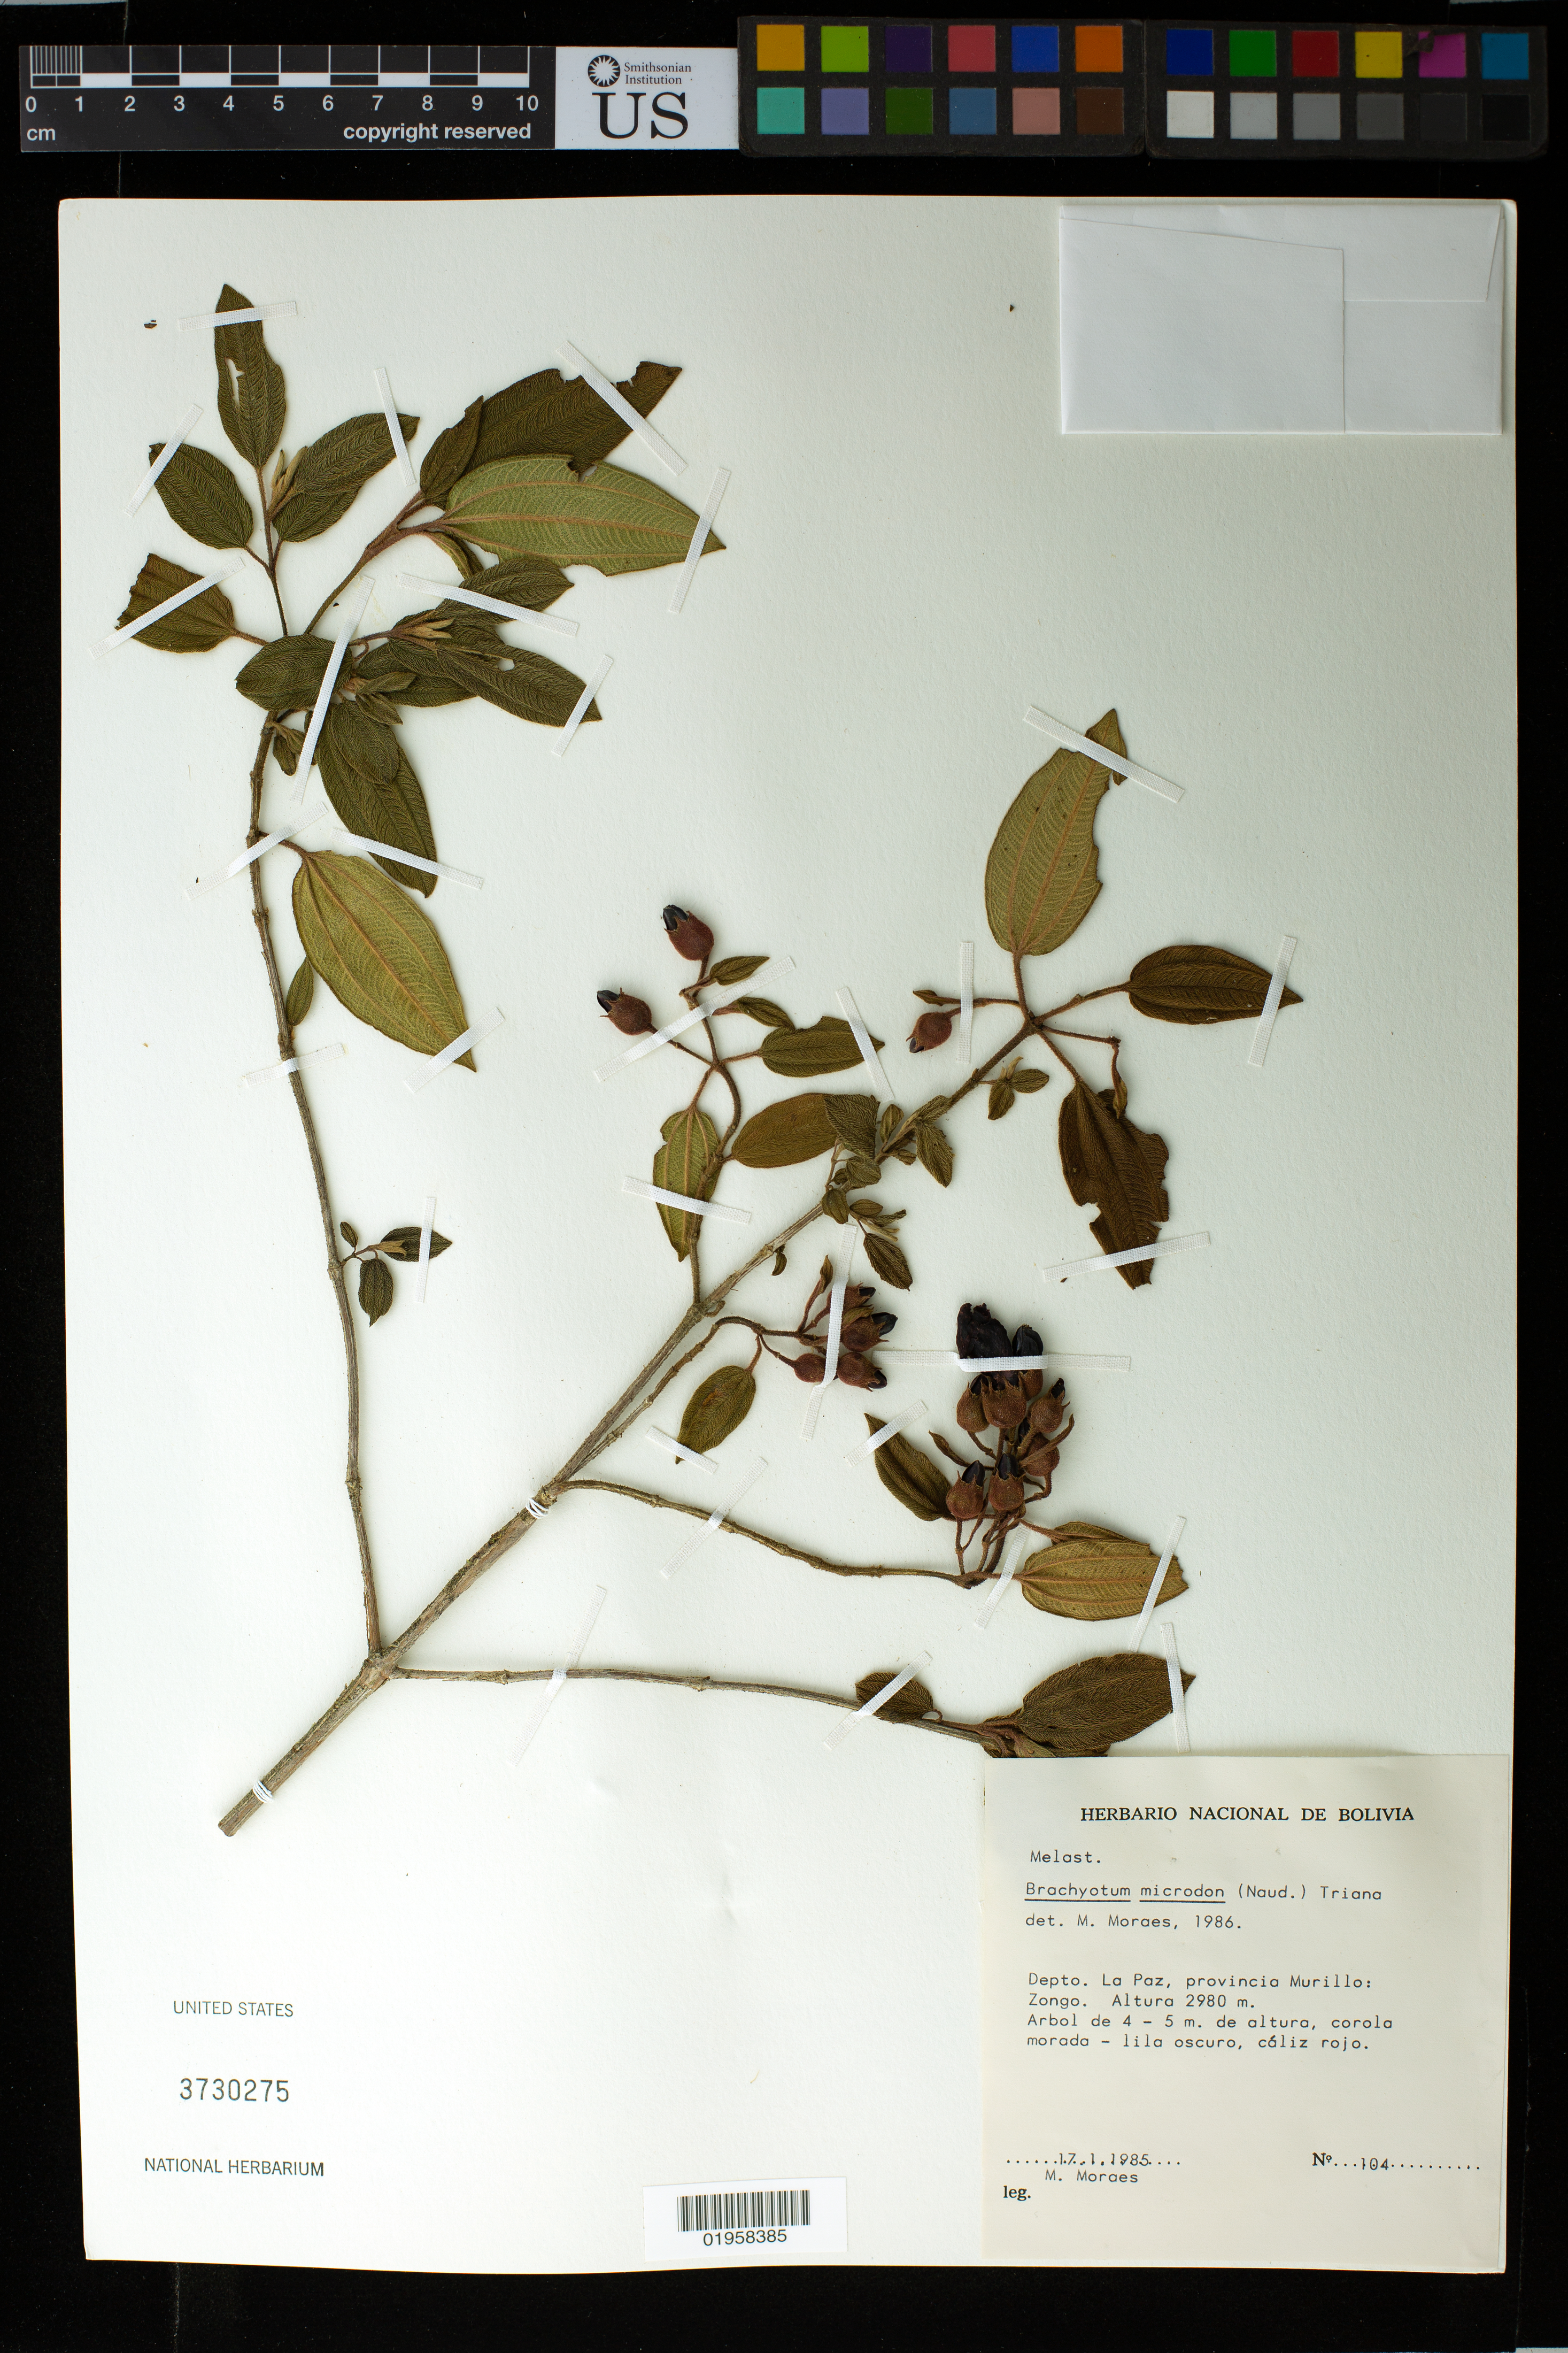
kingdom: Plantae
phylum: Tracheophyta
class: Magnoliopsida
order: Myrtales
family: Melastomataceae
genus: Brachyotum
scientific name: Brachyotum microdon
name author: (Naudin) Triana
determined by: Moraes, M.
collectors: M. Moraes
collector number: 104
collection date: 1985-01-17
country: Bolivia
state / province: La Paz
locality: Prov. Murillo; Zongo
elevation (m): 2980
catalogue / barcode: US 3730275